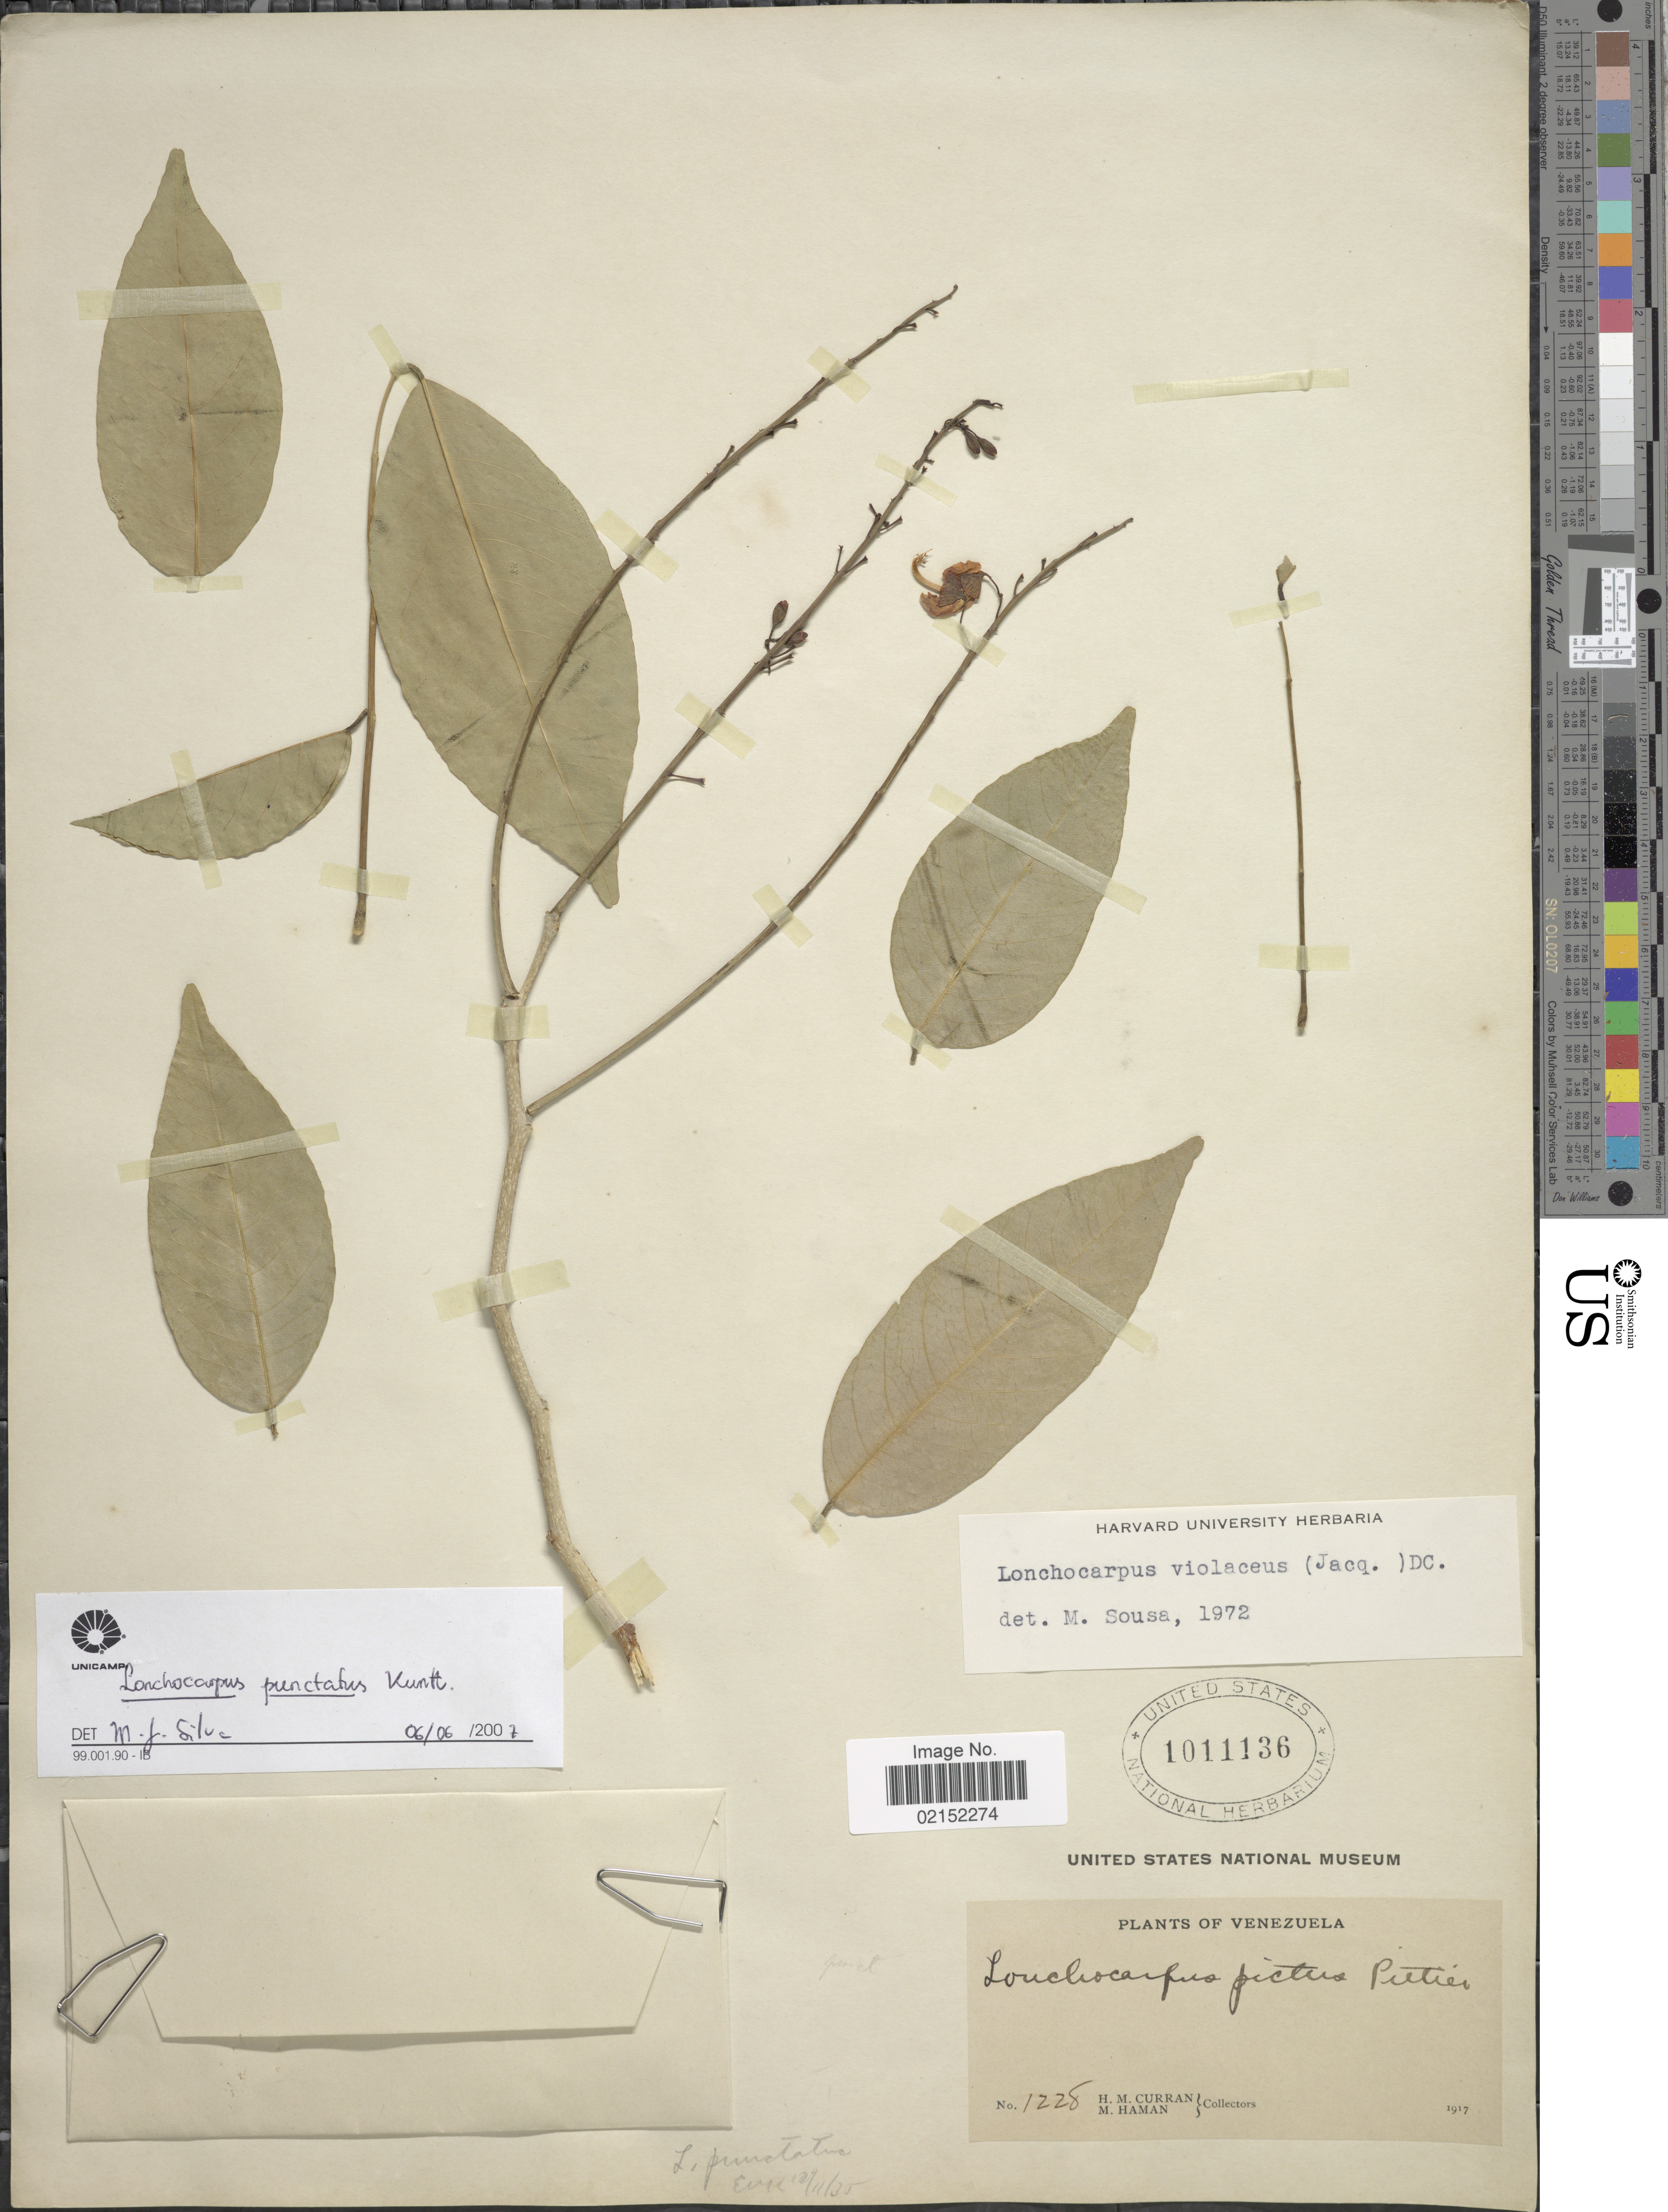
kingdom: Plantae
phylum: Tracheophyta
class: Magnoliopsida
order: Fabales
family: Fabaceae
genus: Lonchocarpus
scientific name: Lonchocarpus punctatus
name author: Kunth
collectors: H. M. Curran & M. Haman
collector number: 1228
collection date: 1917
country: Venezuela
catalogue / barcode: US 1011136